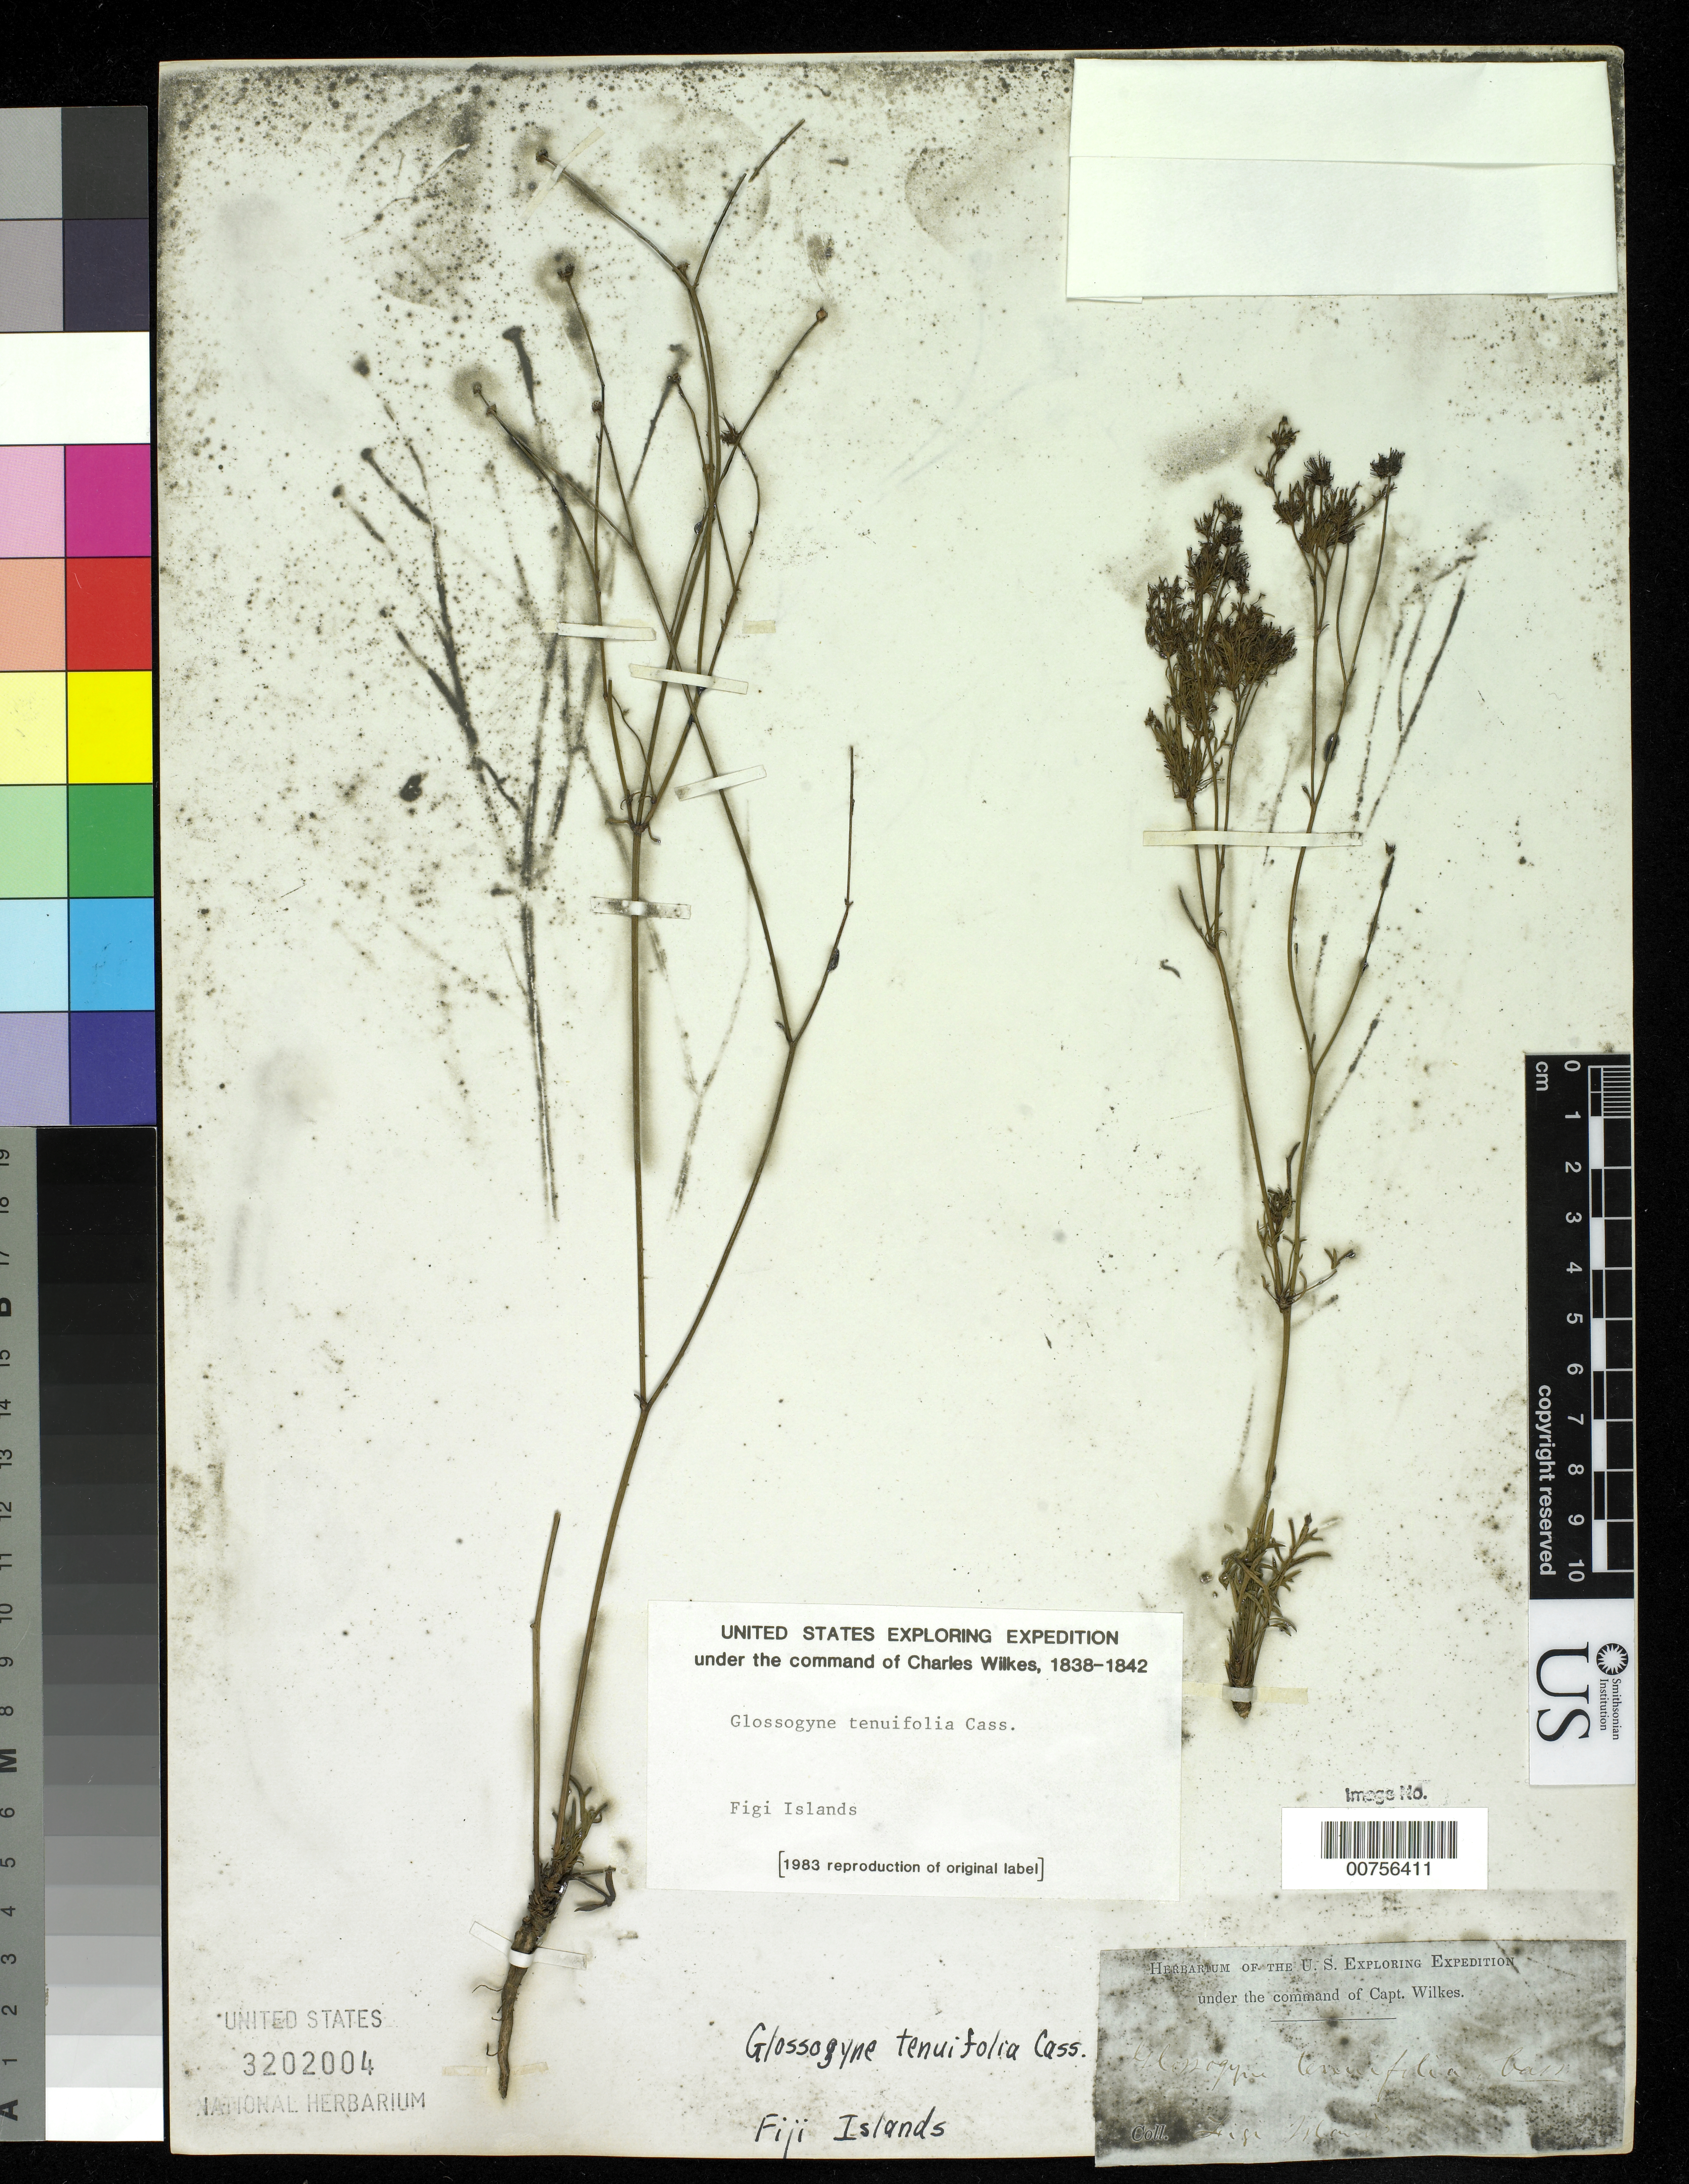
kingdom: Plantae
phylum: Tracheophyta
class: Magnoliopsida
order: Asterales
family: Asteraceae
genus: Glossogyne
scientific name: Glossogyne tenuifolia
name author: (Labill.)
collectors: Wilkes Explor. Exped.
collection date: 1838/1842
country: Fiji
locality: Figi Islands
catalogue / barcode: US 3202004